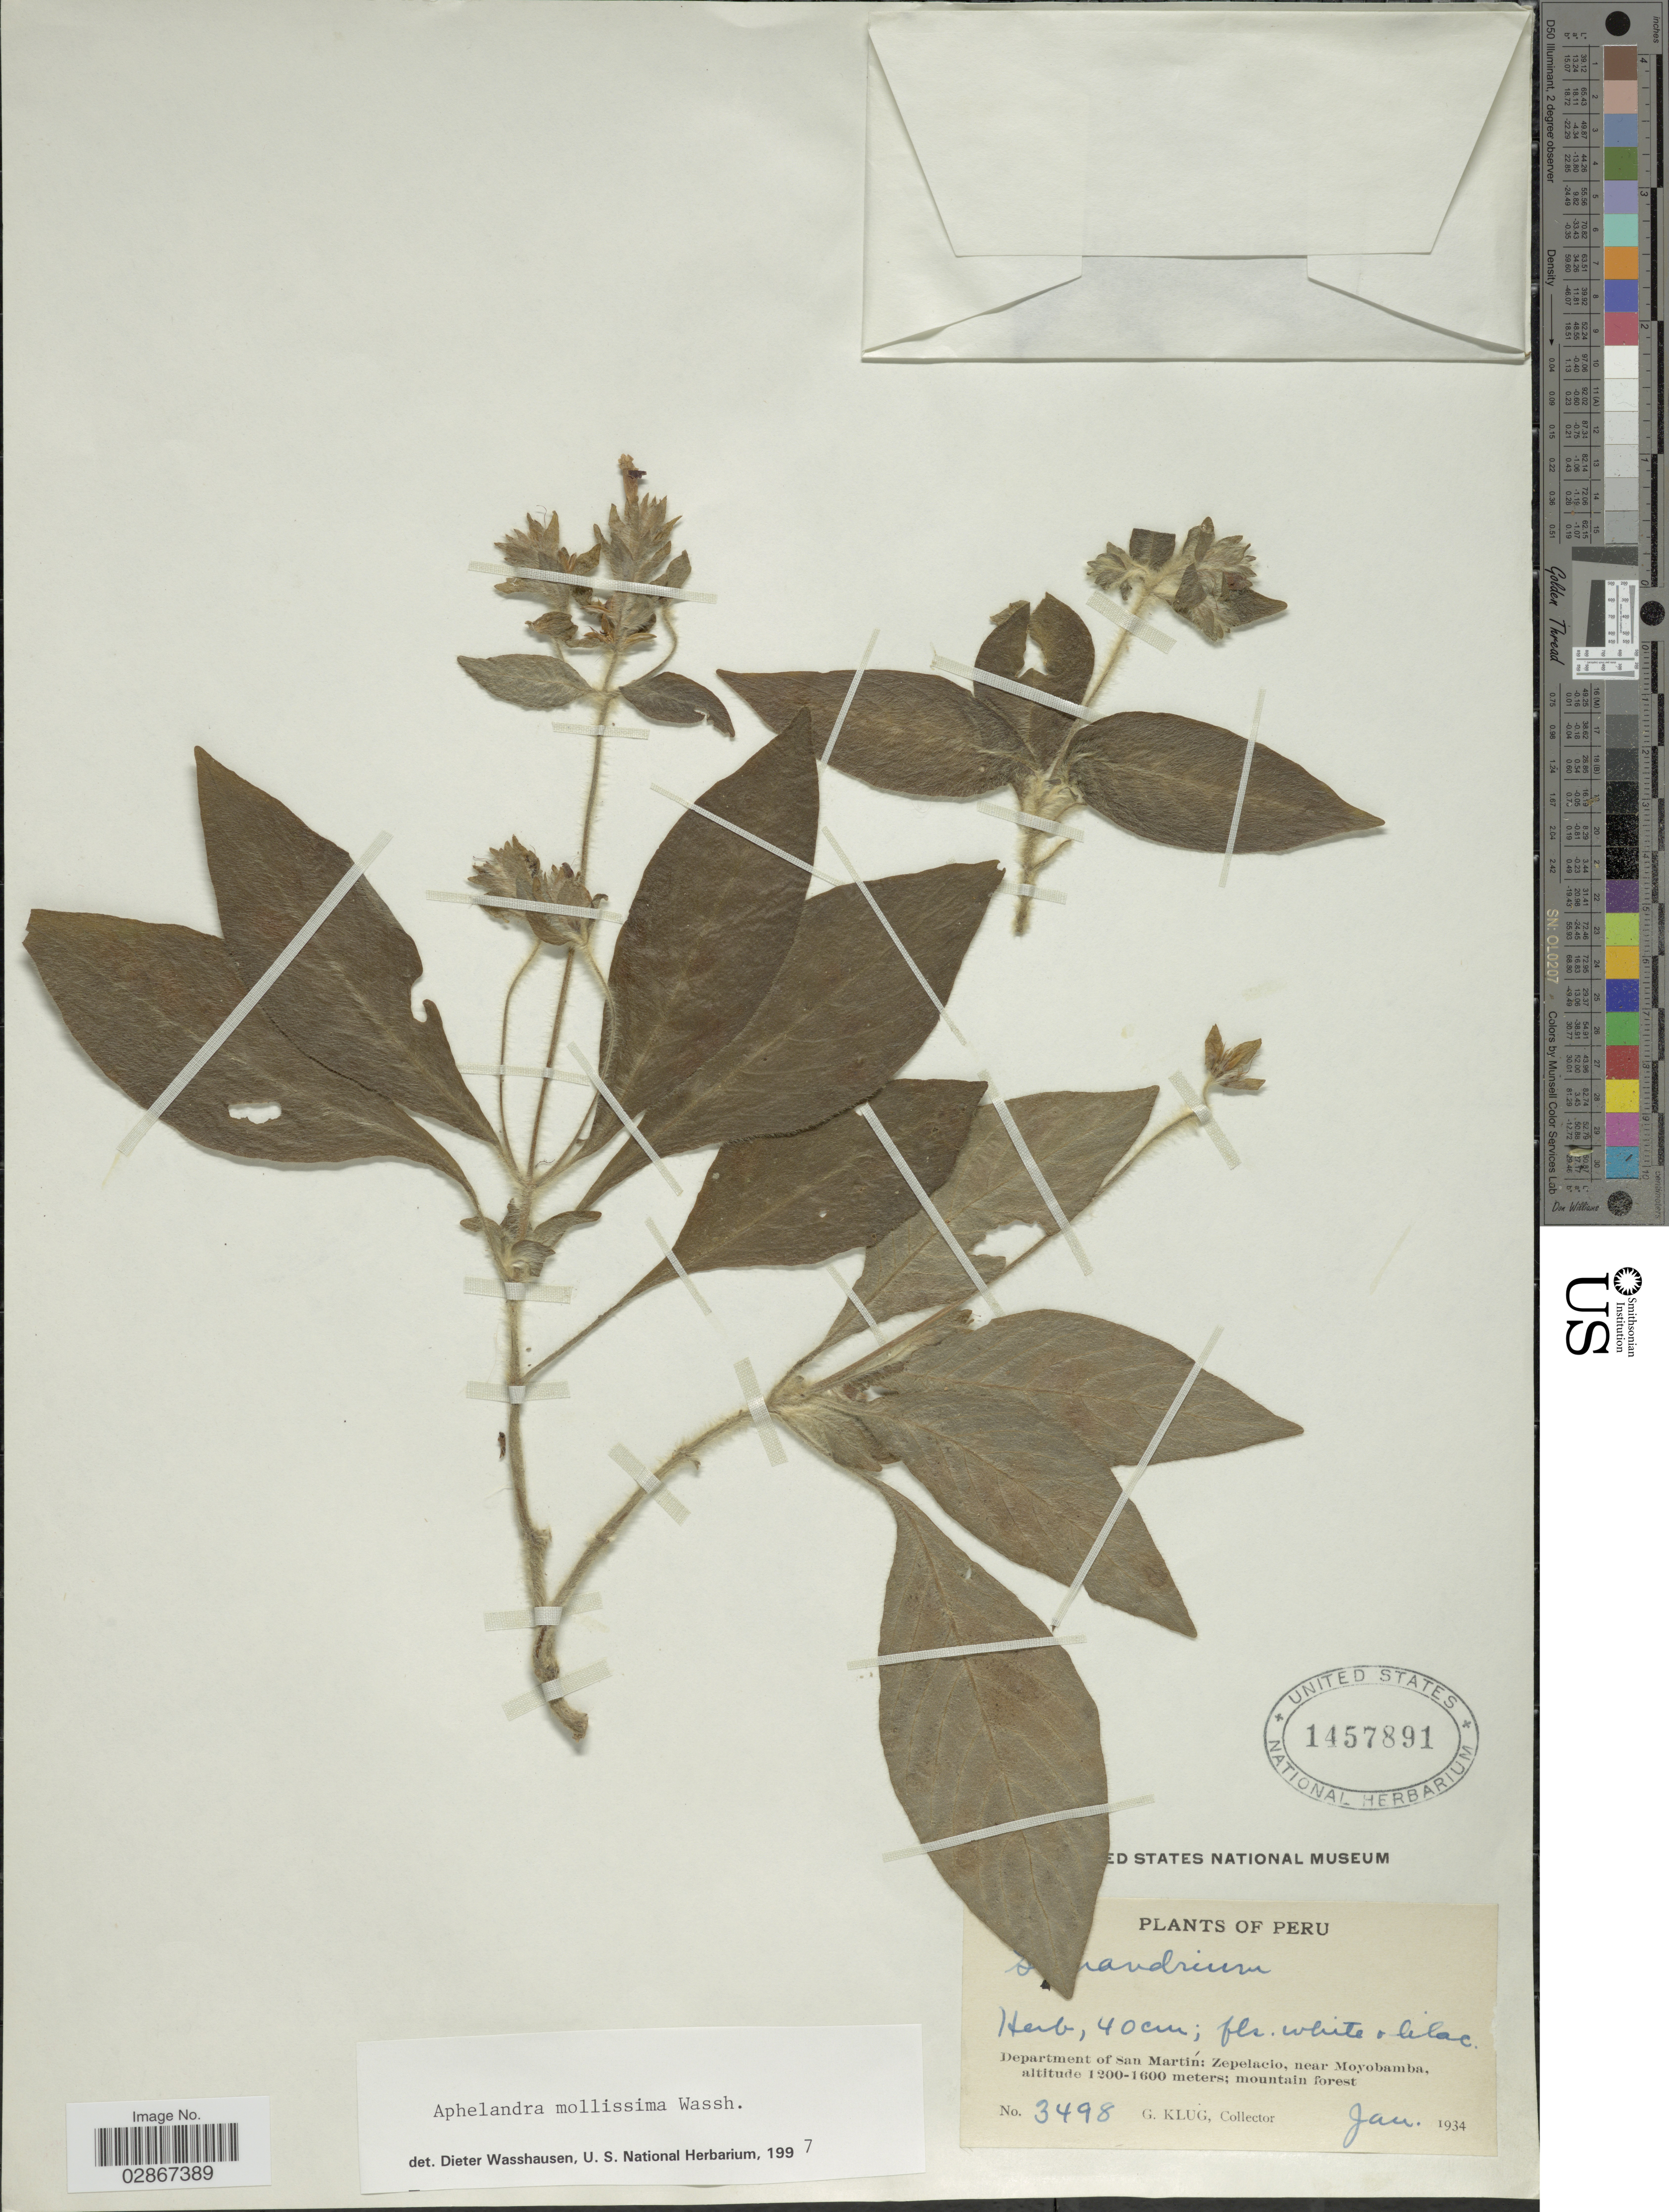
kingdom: Plantae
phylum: Tracheophyta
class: Magnoliopsida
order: Lamiales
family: Acanthaceae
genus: Aphelandra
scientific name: Aphelandra mollissima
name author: Wassh.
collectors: G. Klug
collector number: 3498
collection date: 1934-01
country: Peru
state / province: San Martín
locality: Department of San Martín: Zepelaciom near Myobamba.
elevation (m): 1200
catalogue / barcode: US 1457891